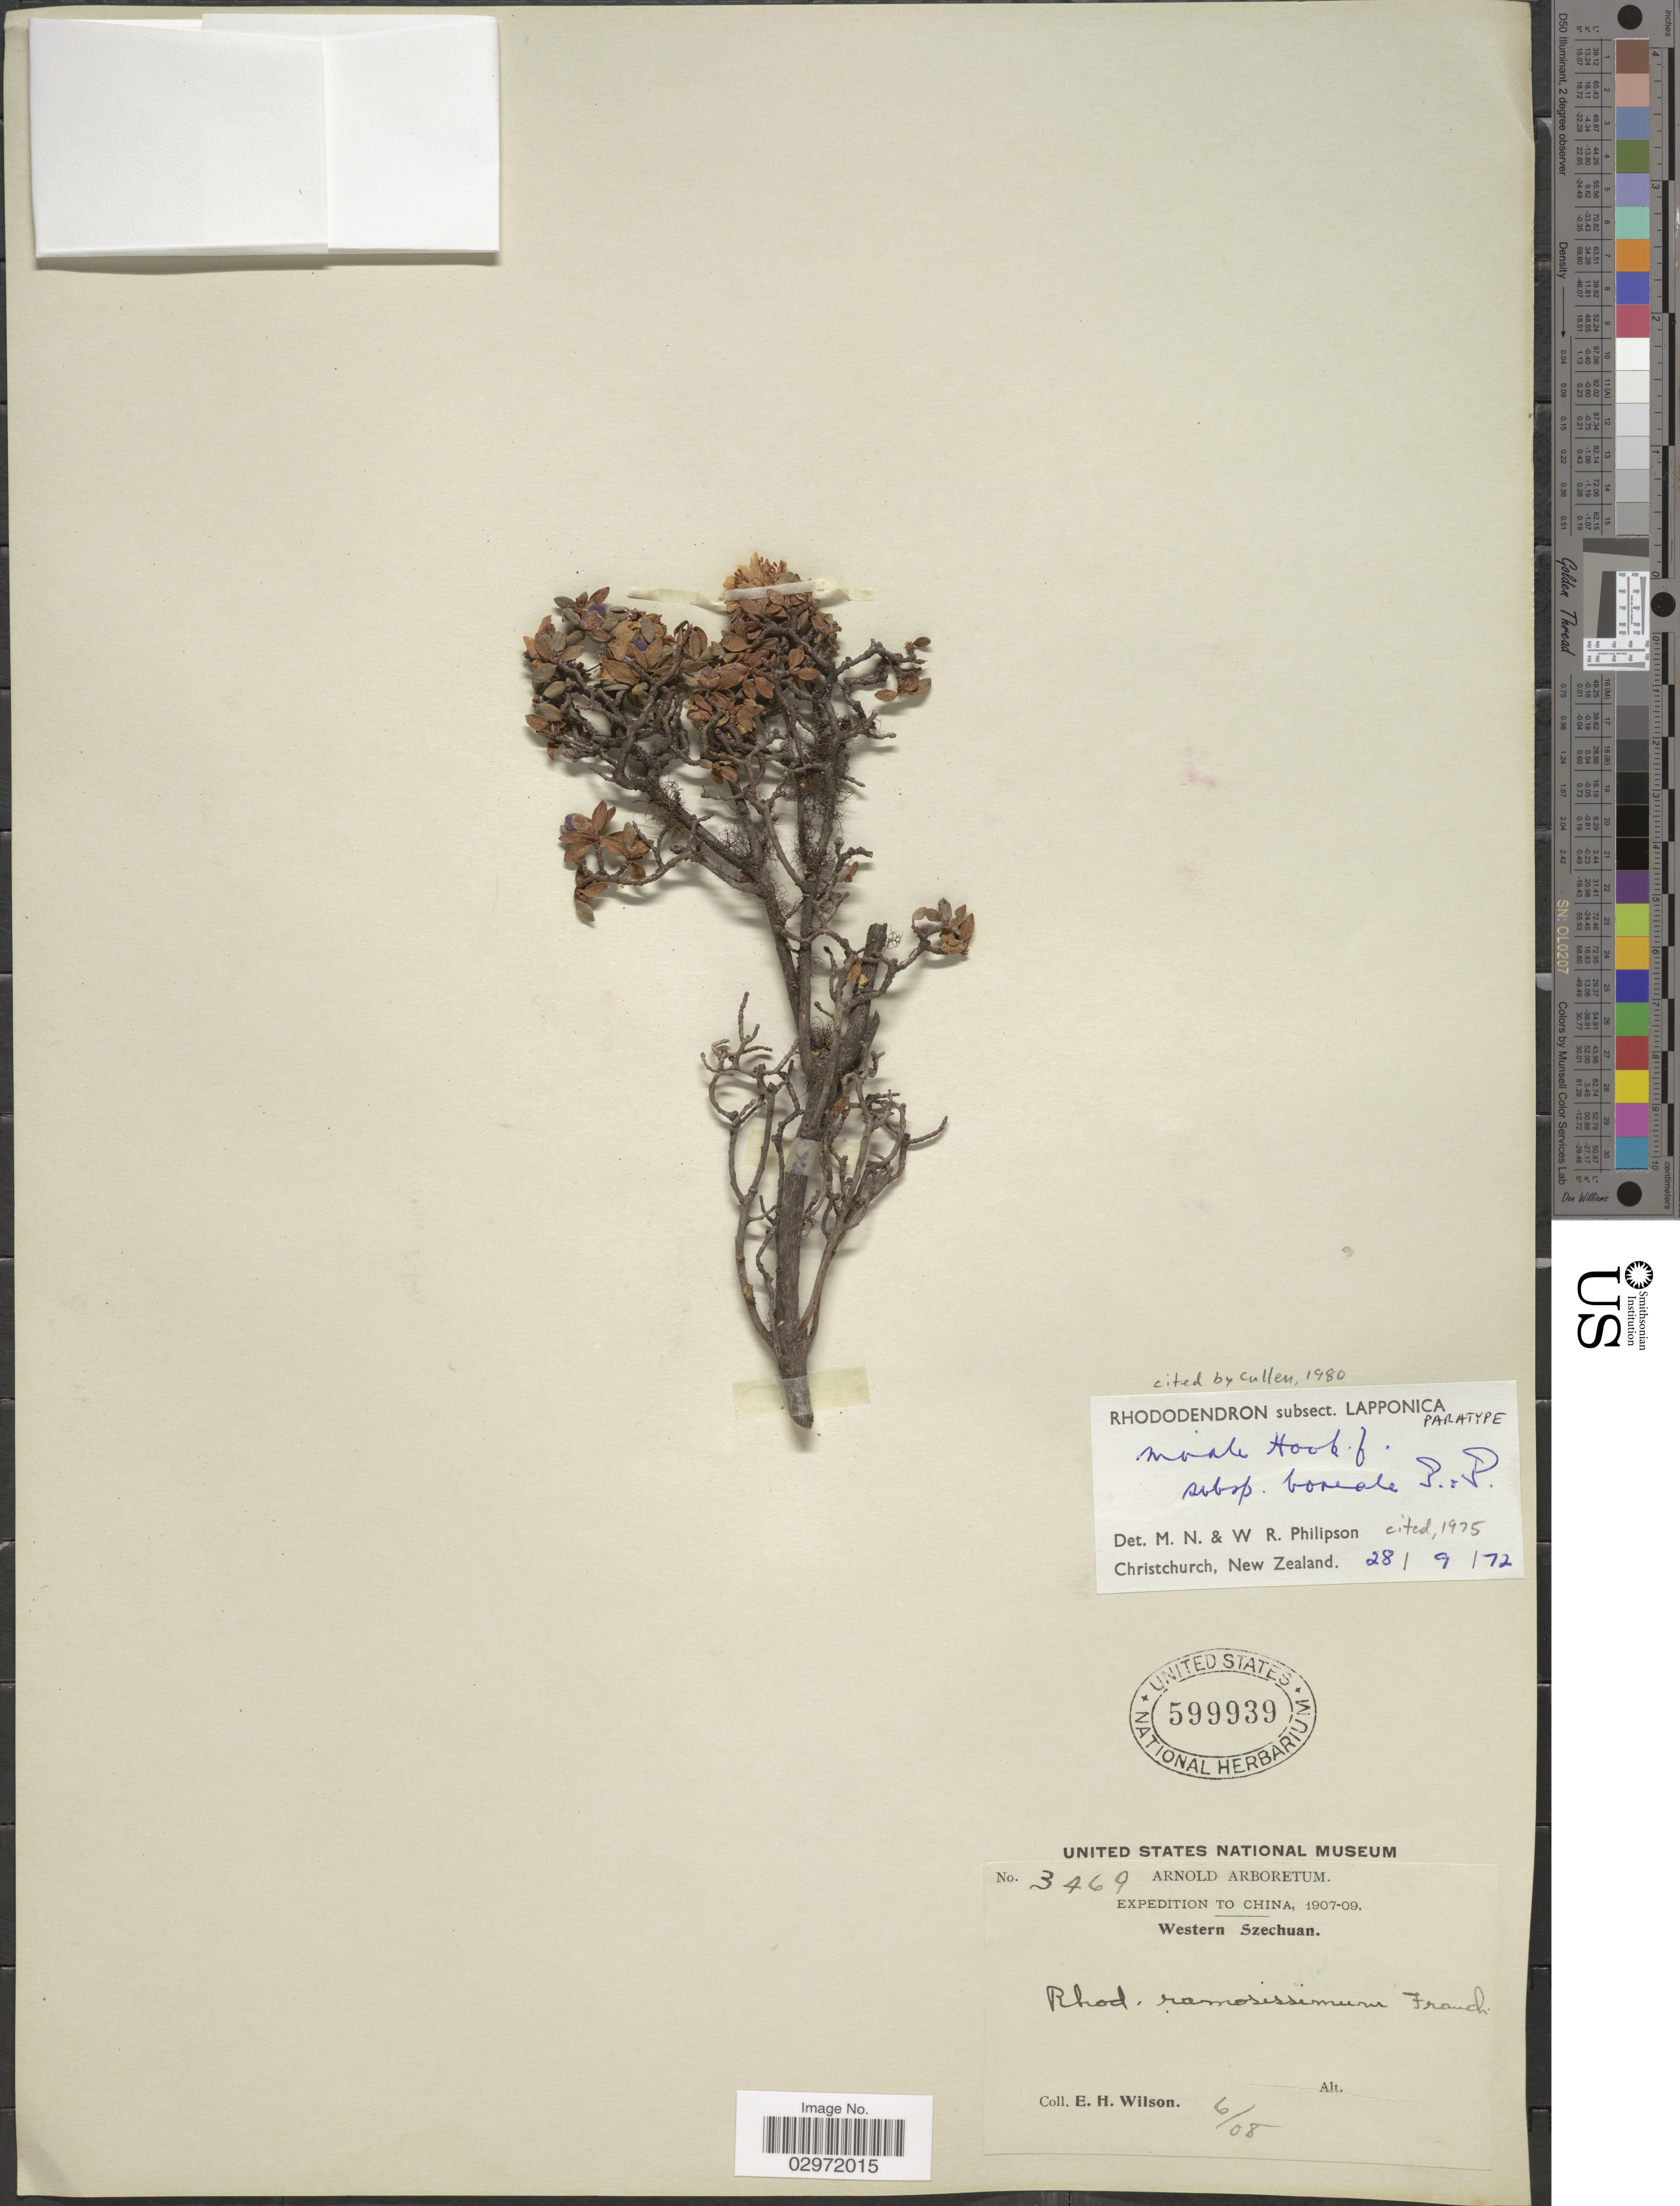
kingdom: Plantae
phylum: Tracheophyta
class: Magnoliopsida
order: Ericales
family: Ericaceae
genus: Rhododendron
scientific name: Rhododendron nivale subsp. boreale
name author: Philipson & M. N. Philipson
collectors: E. Wilson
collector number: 3469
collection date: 1908-06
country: China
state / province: Sichuan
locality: Western Szechuan.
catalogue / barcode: US 599939